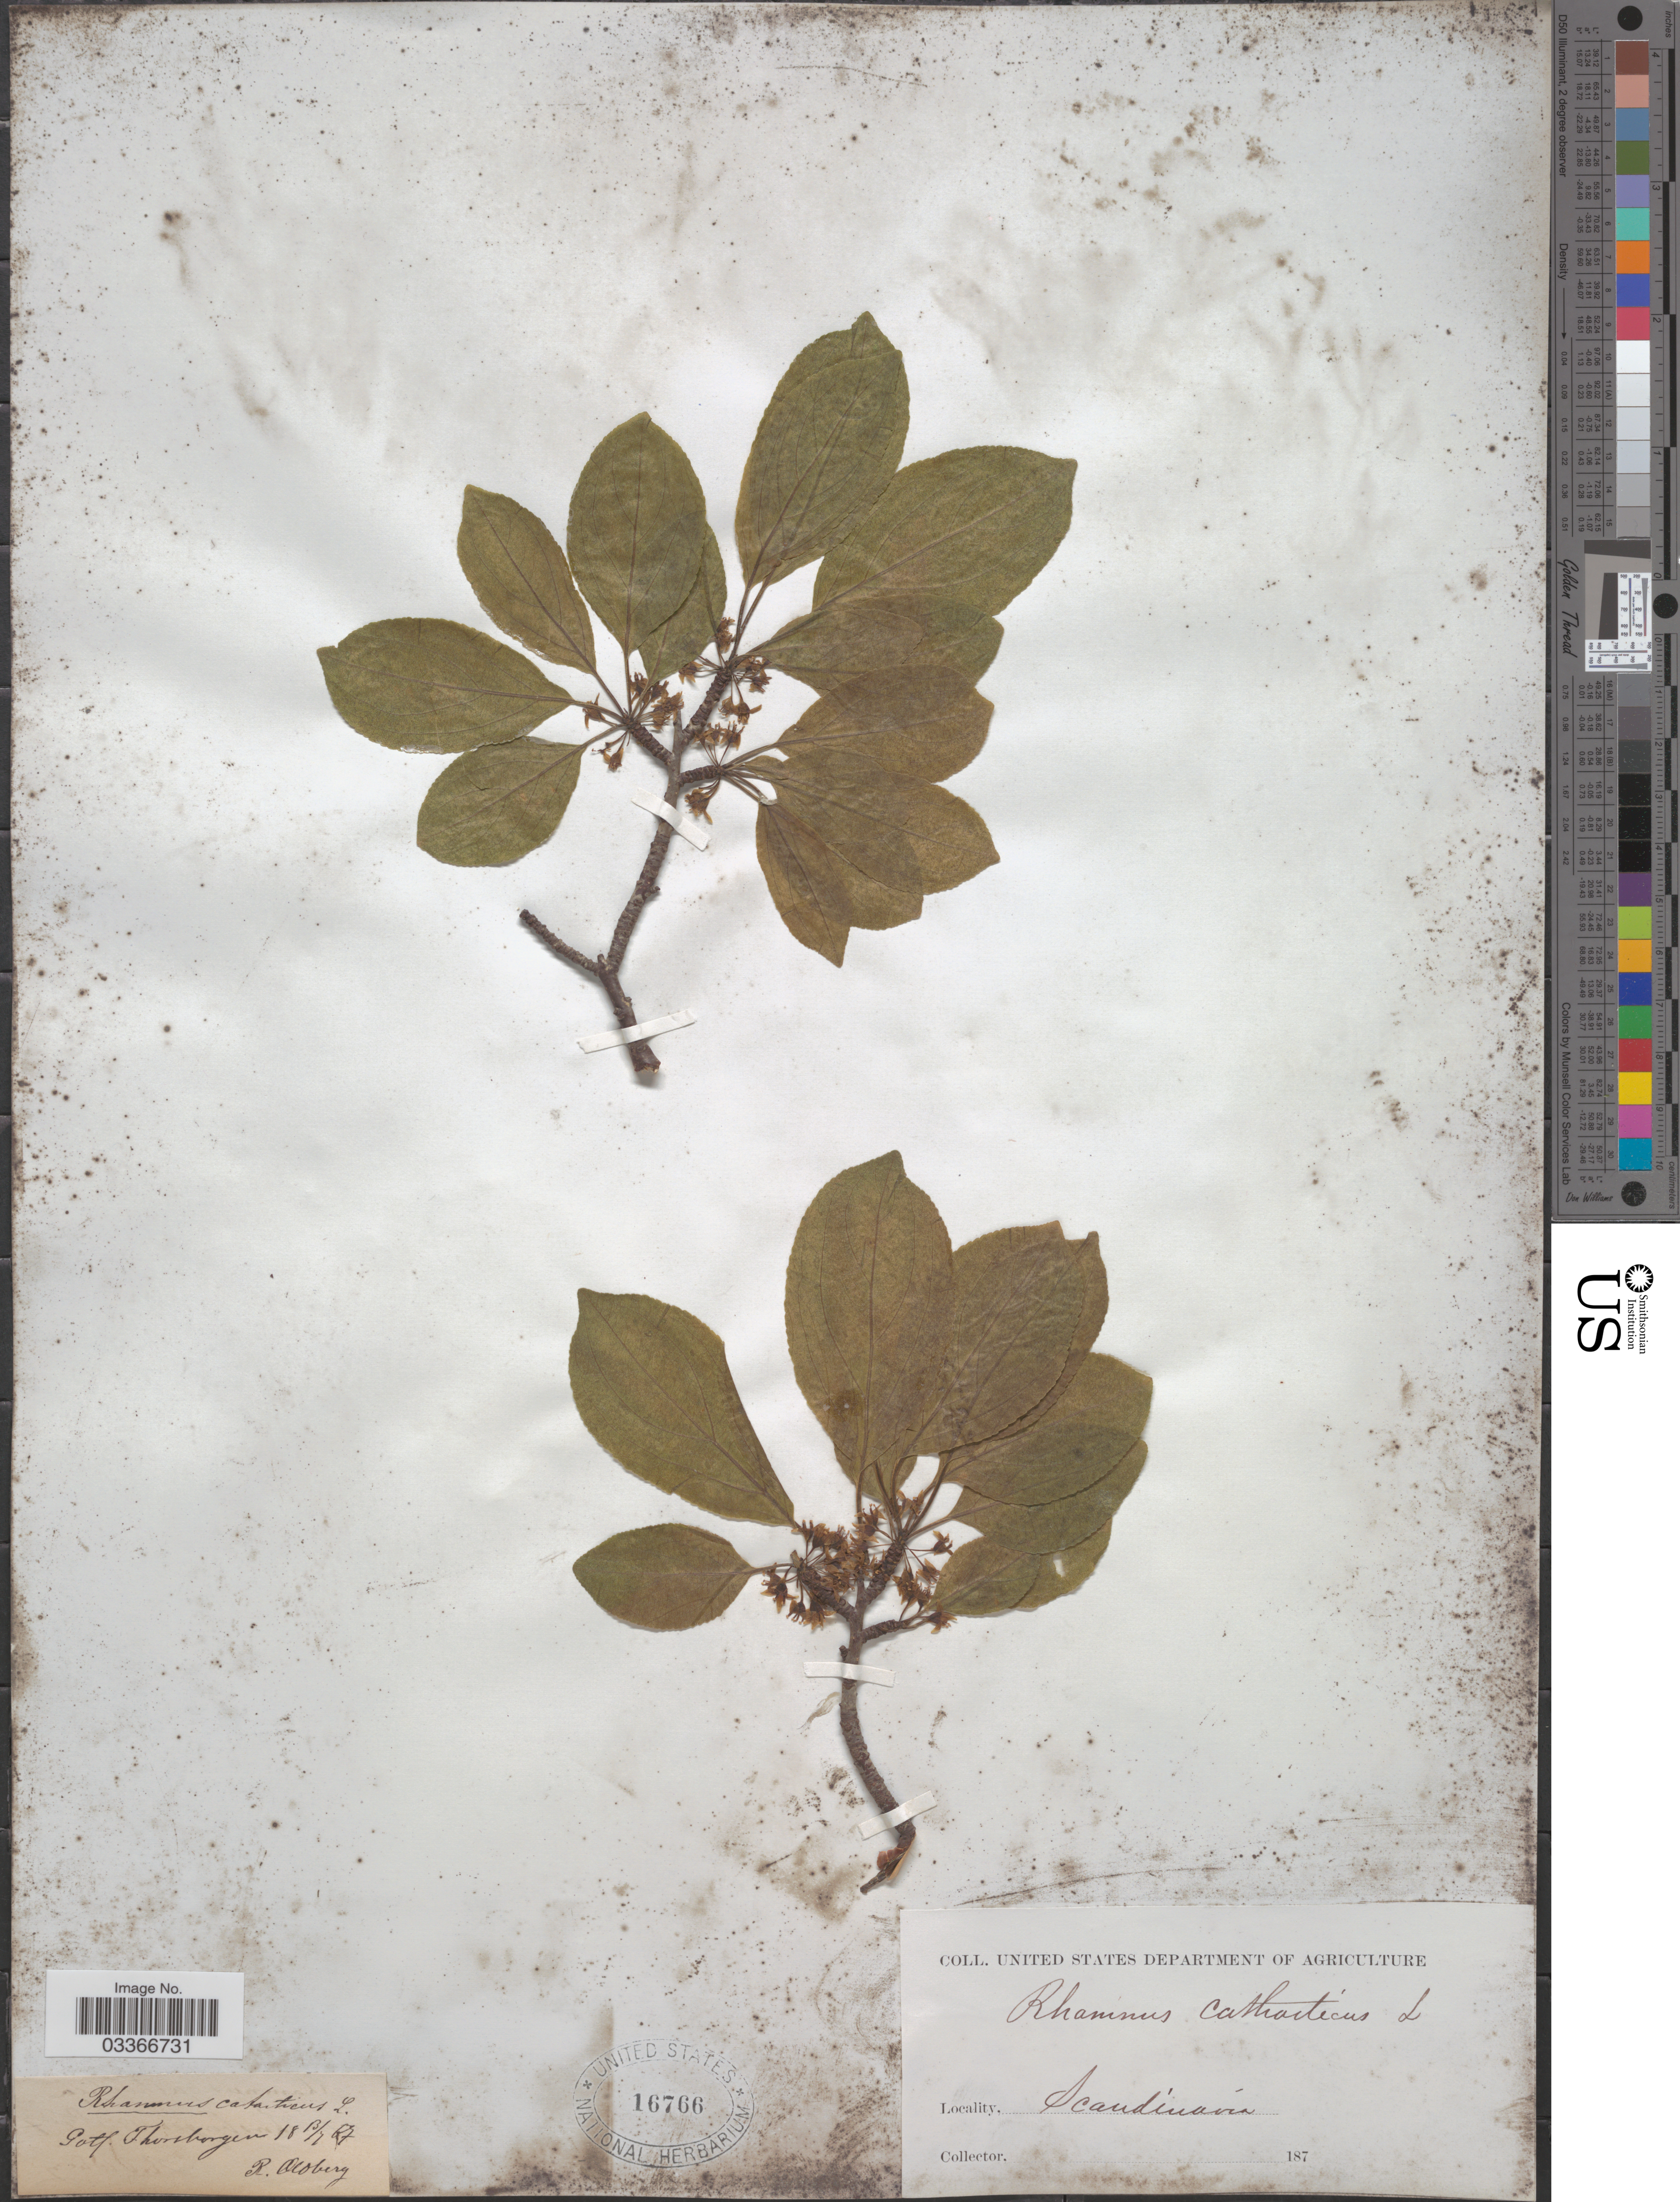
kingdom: Plantae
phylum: Tracheophyta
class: Magnoliopsida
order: Rosales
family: Rhamnaceae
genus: Rhamnus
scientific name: Rhamnus cathartica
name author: L.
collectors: R. Oldberg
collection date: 1867-07-13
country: Sweden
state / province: Gotland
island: Gotland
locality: Gotl. Thornbergen. Scandinavia.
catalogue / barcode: US 16766